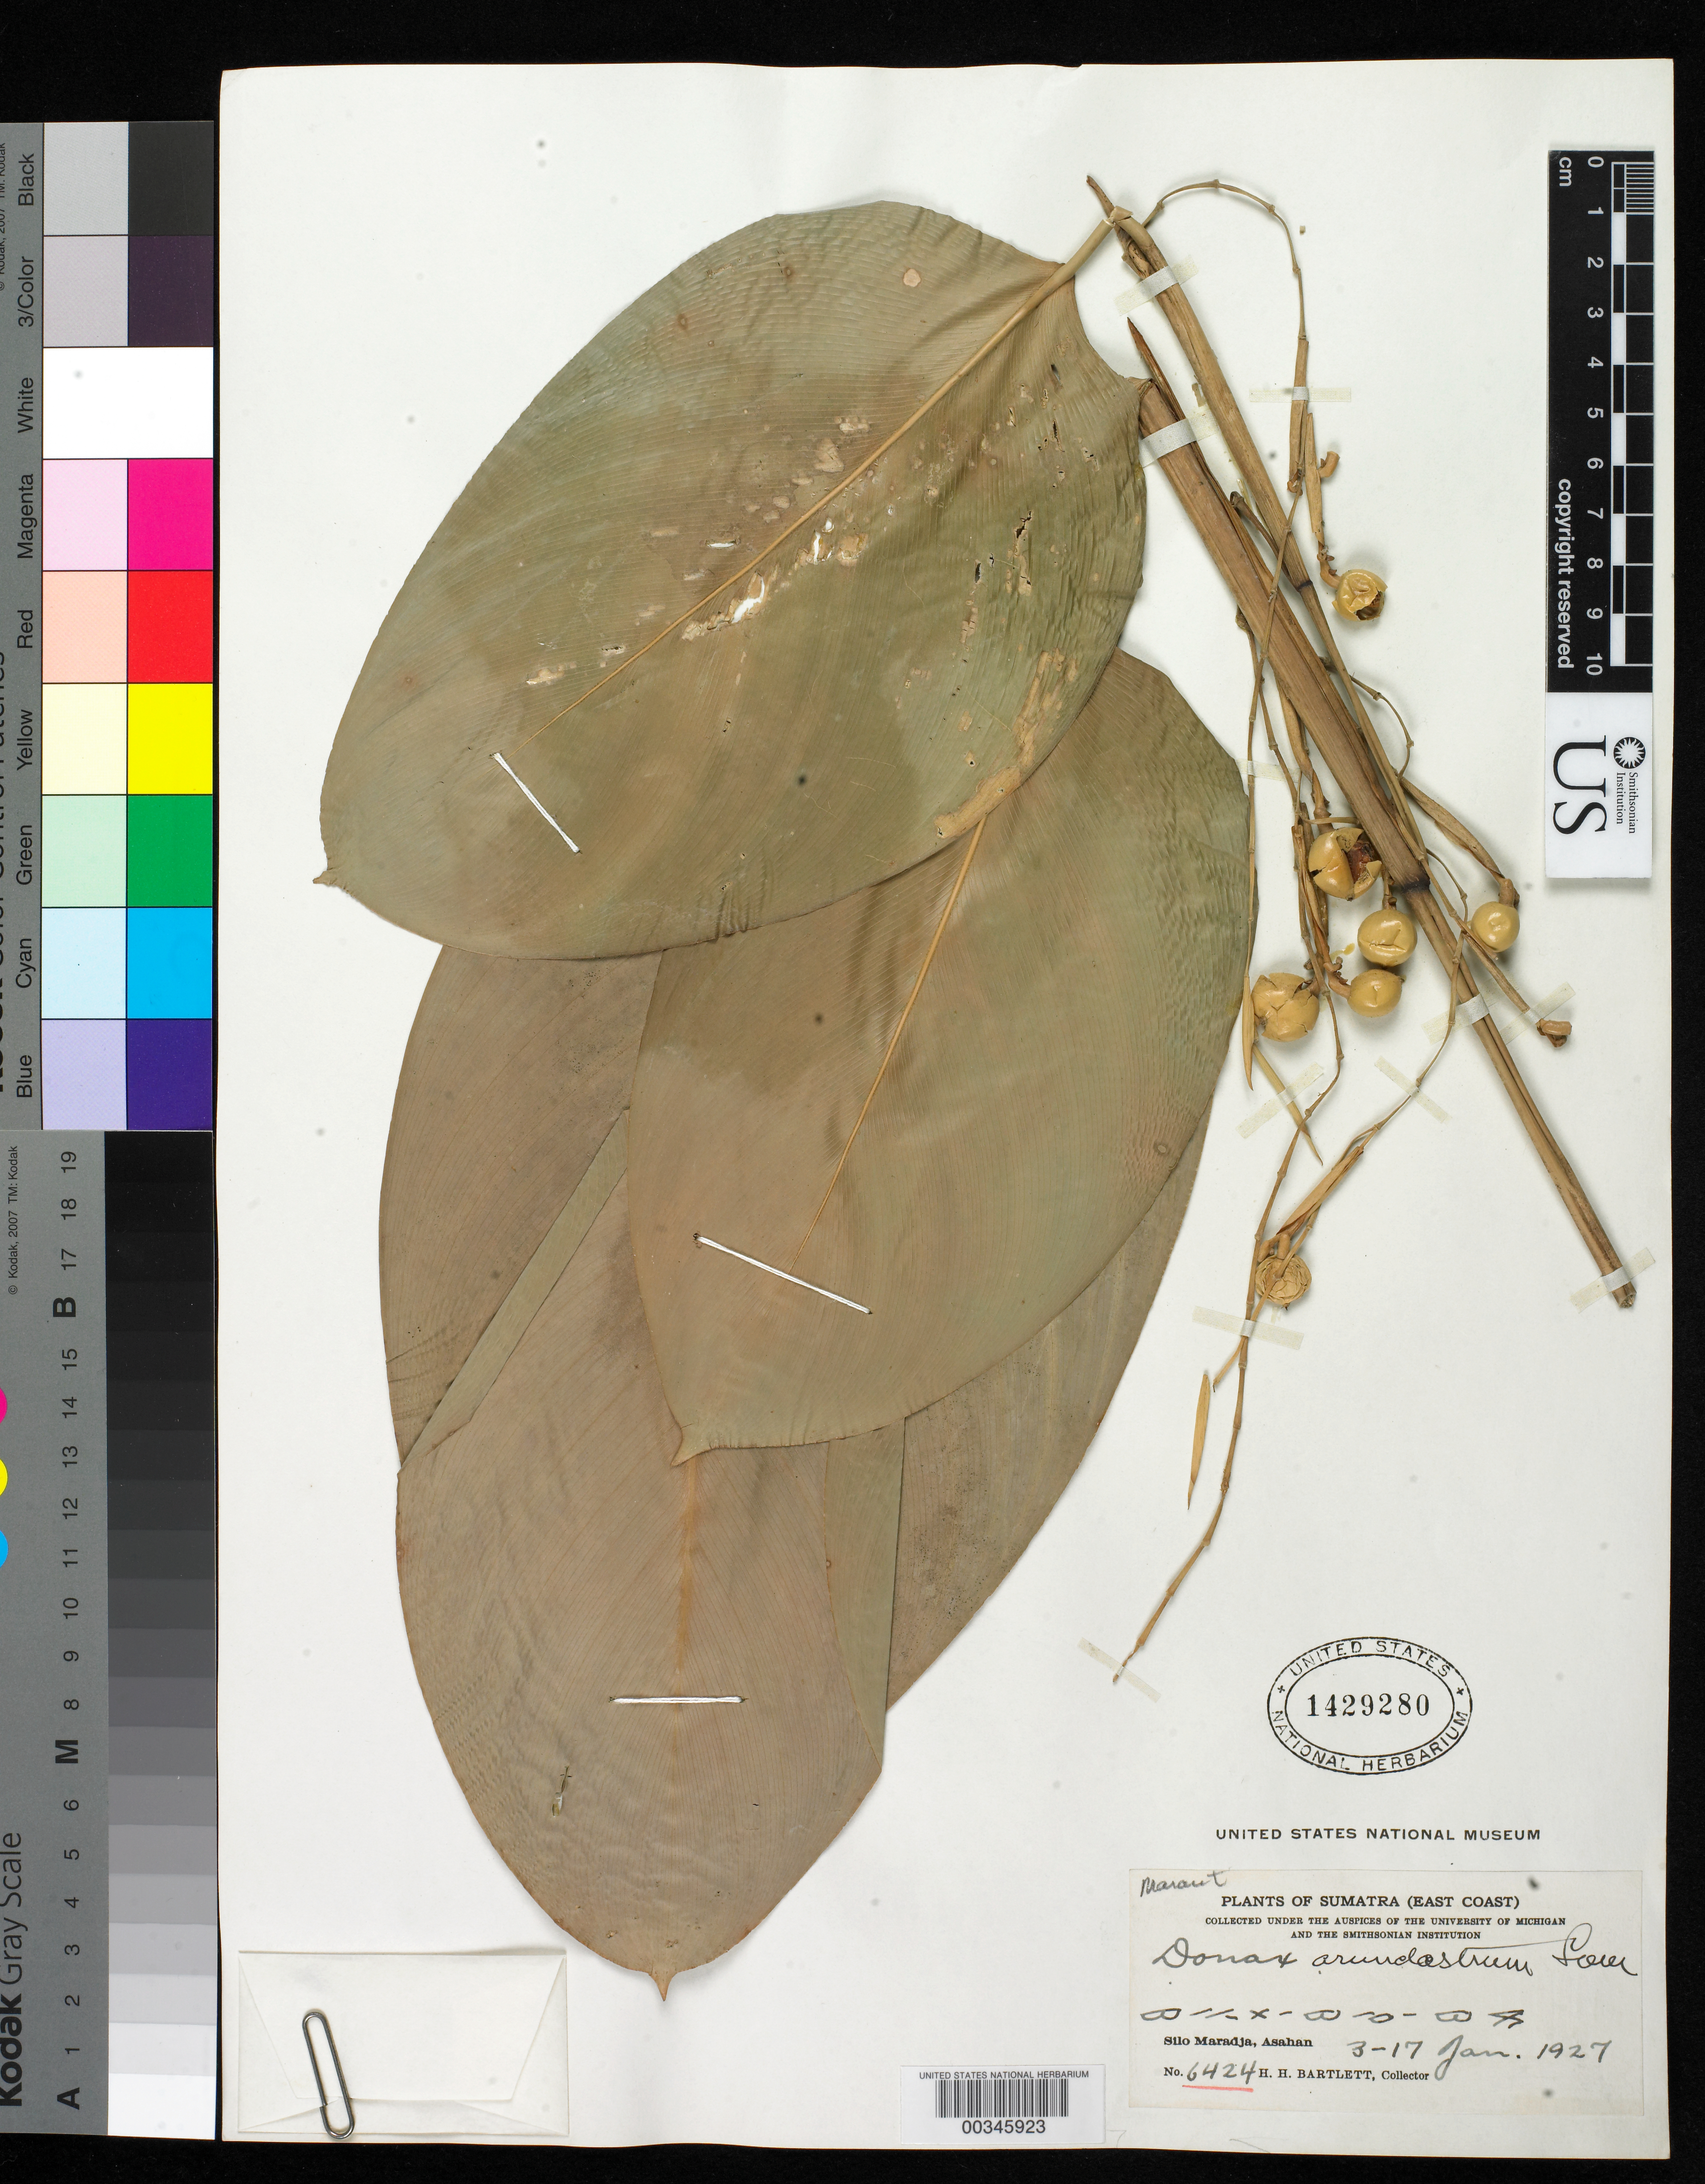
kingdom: Plantae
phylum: Tracheophyta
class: Liliopsida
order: Zingiberales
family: Marantaceae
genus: Donax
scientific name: Donax arundinastrum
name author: Lour.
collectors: H. H. Bartlett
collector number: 6424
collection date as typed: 03 Jan 1927 to 17 Jan 1927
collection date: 1927-01-03/1927-01-17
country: Indonesia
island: Sumatra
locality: (East coast), Silo Maradja, Asahan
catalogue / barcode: US 1429280